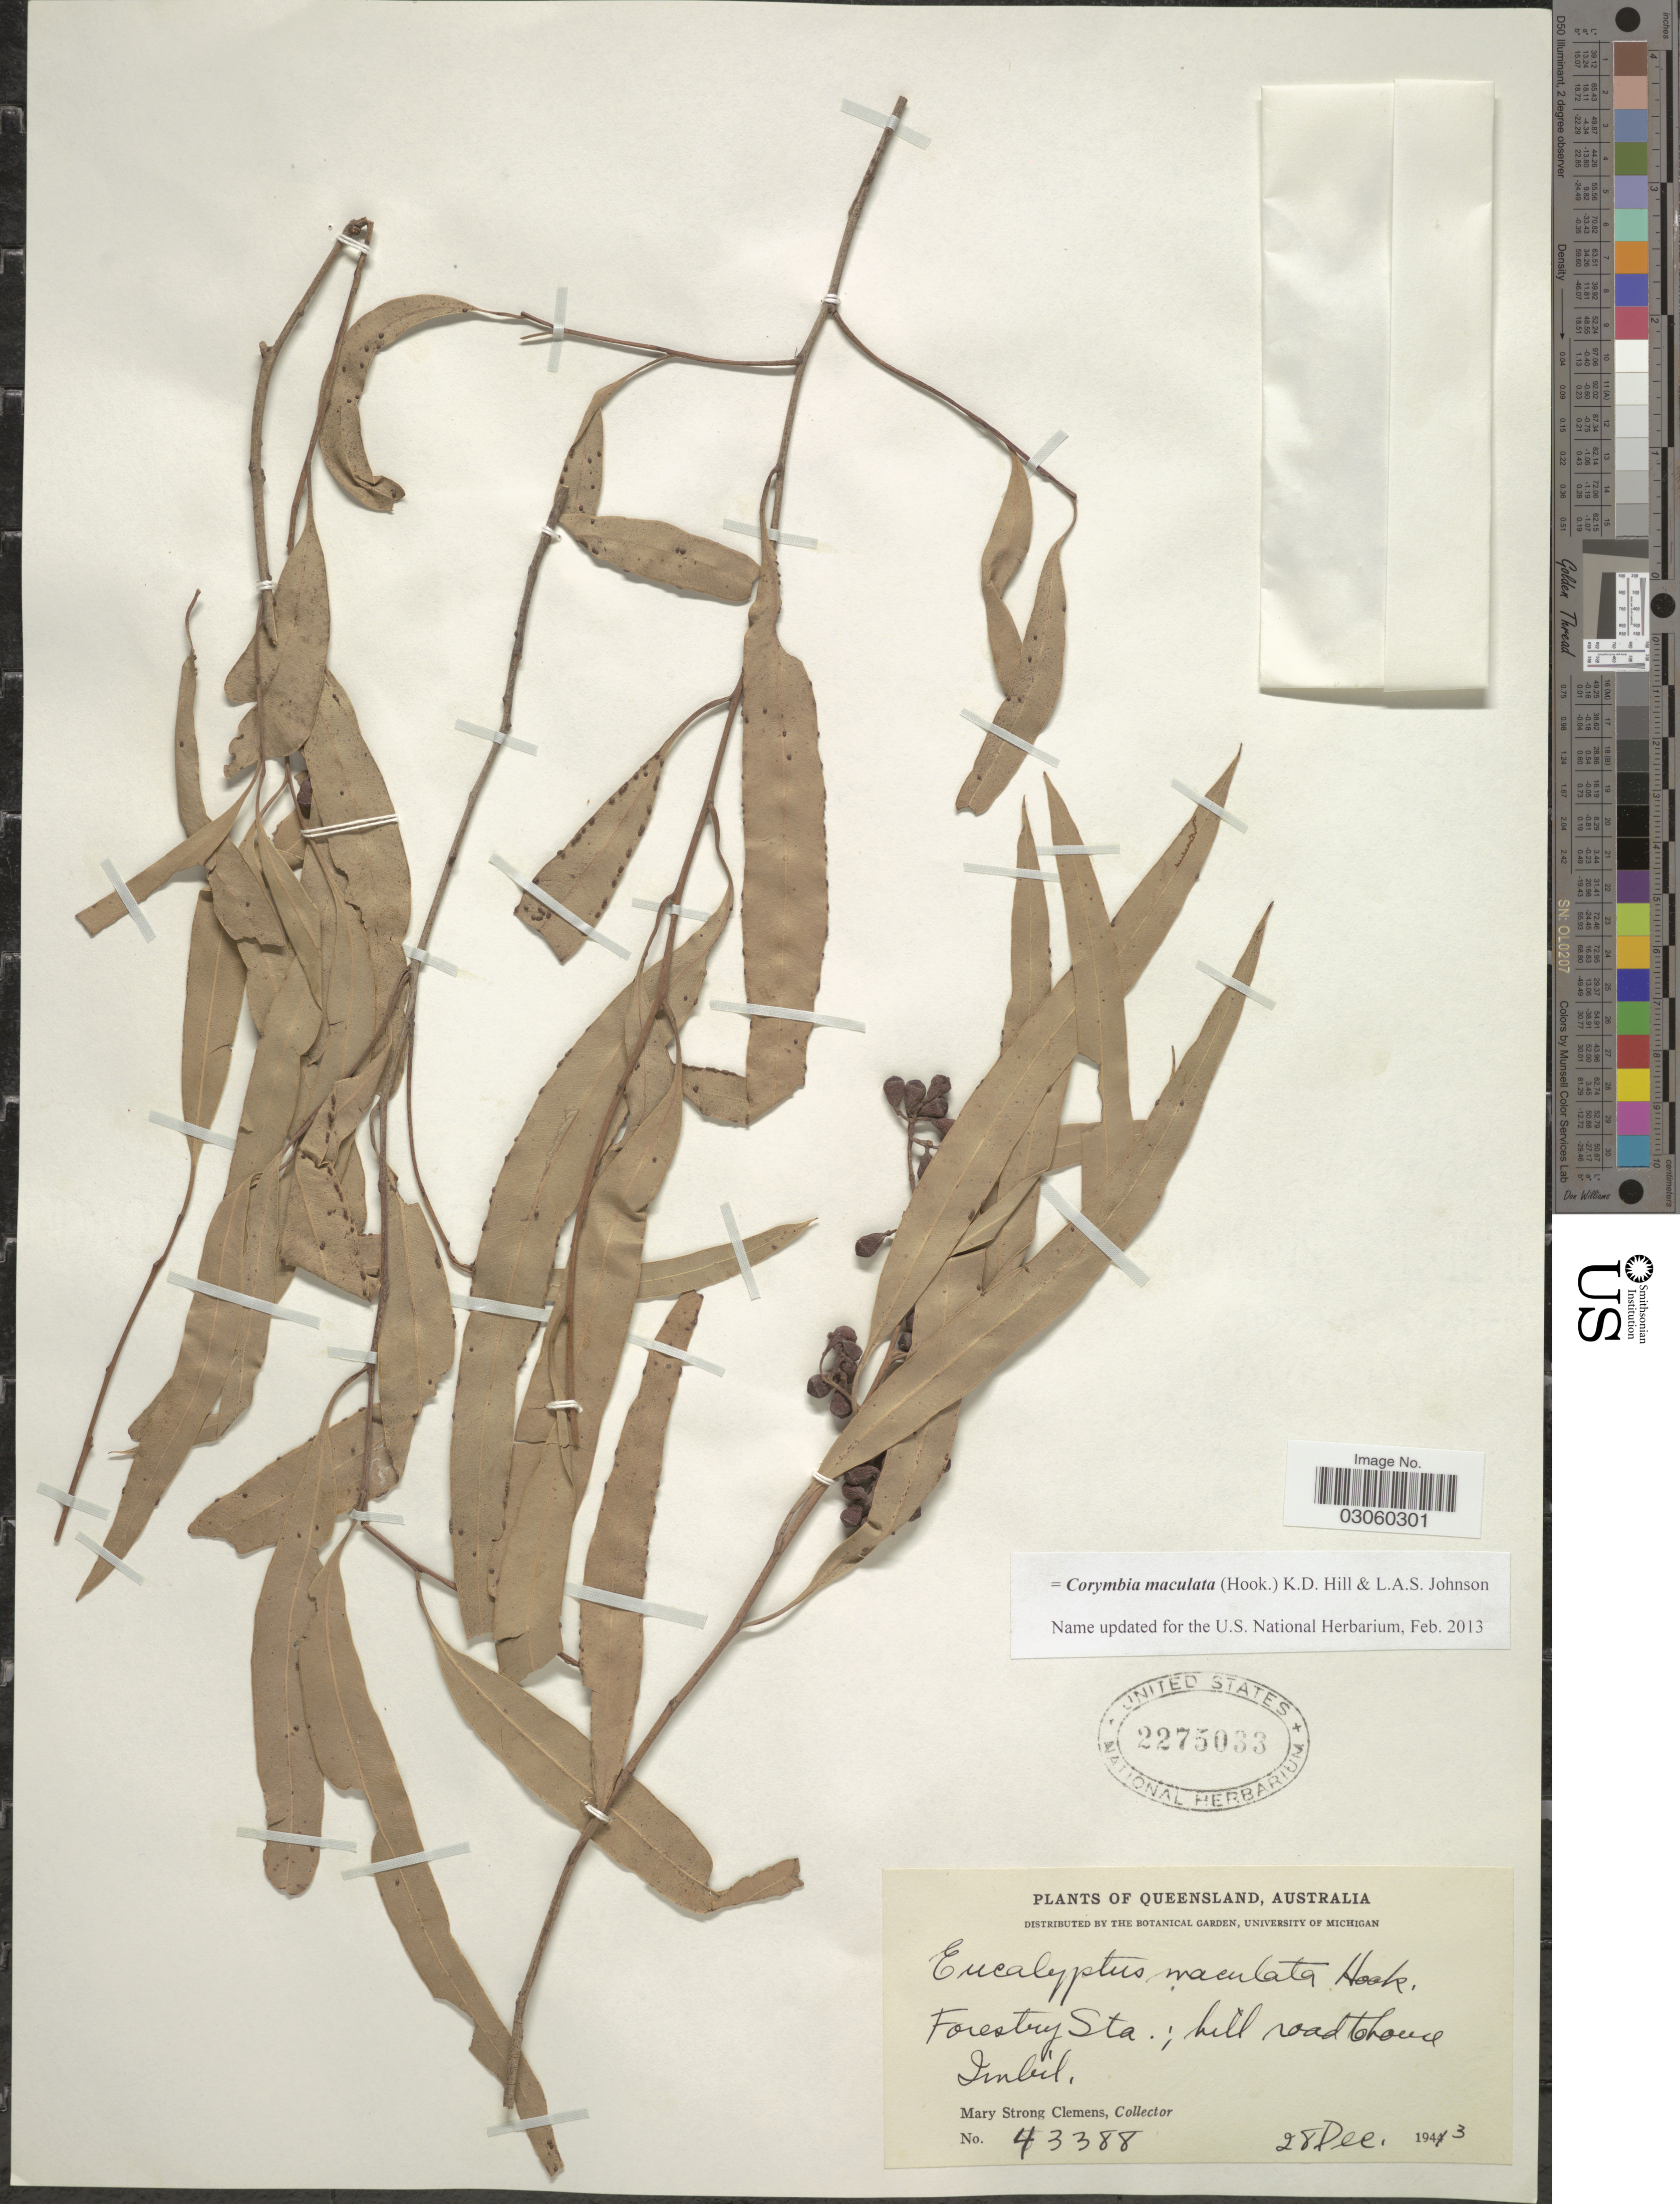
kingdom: Plantae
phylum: Tracheophyta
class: Magnoliopsida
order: Myrtales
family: Myrtaceae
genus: Corymbia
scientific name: Corymbia maculata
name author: (Hook.) K.D. Hill & L.A.S. Johnson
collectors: M. S. Clemens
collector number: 43388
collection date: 1943-12-28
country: Australia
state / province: Queensland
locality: Forestry Sta.; hill road thorn Imbil.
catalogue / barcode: US 2275033